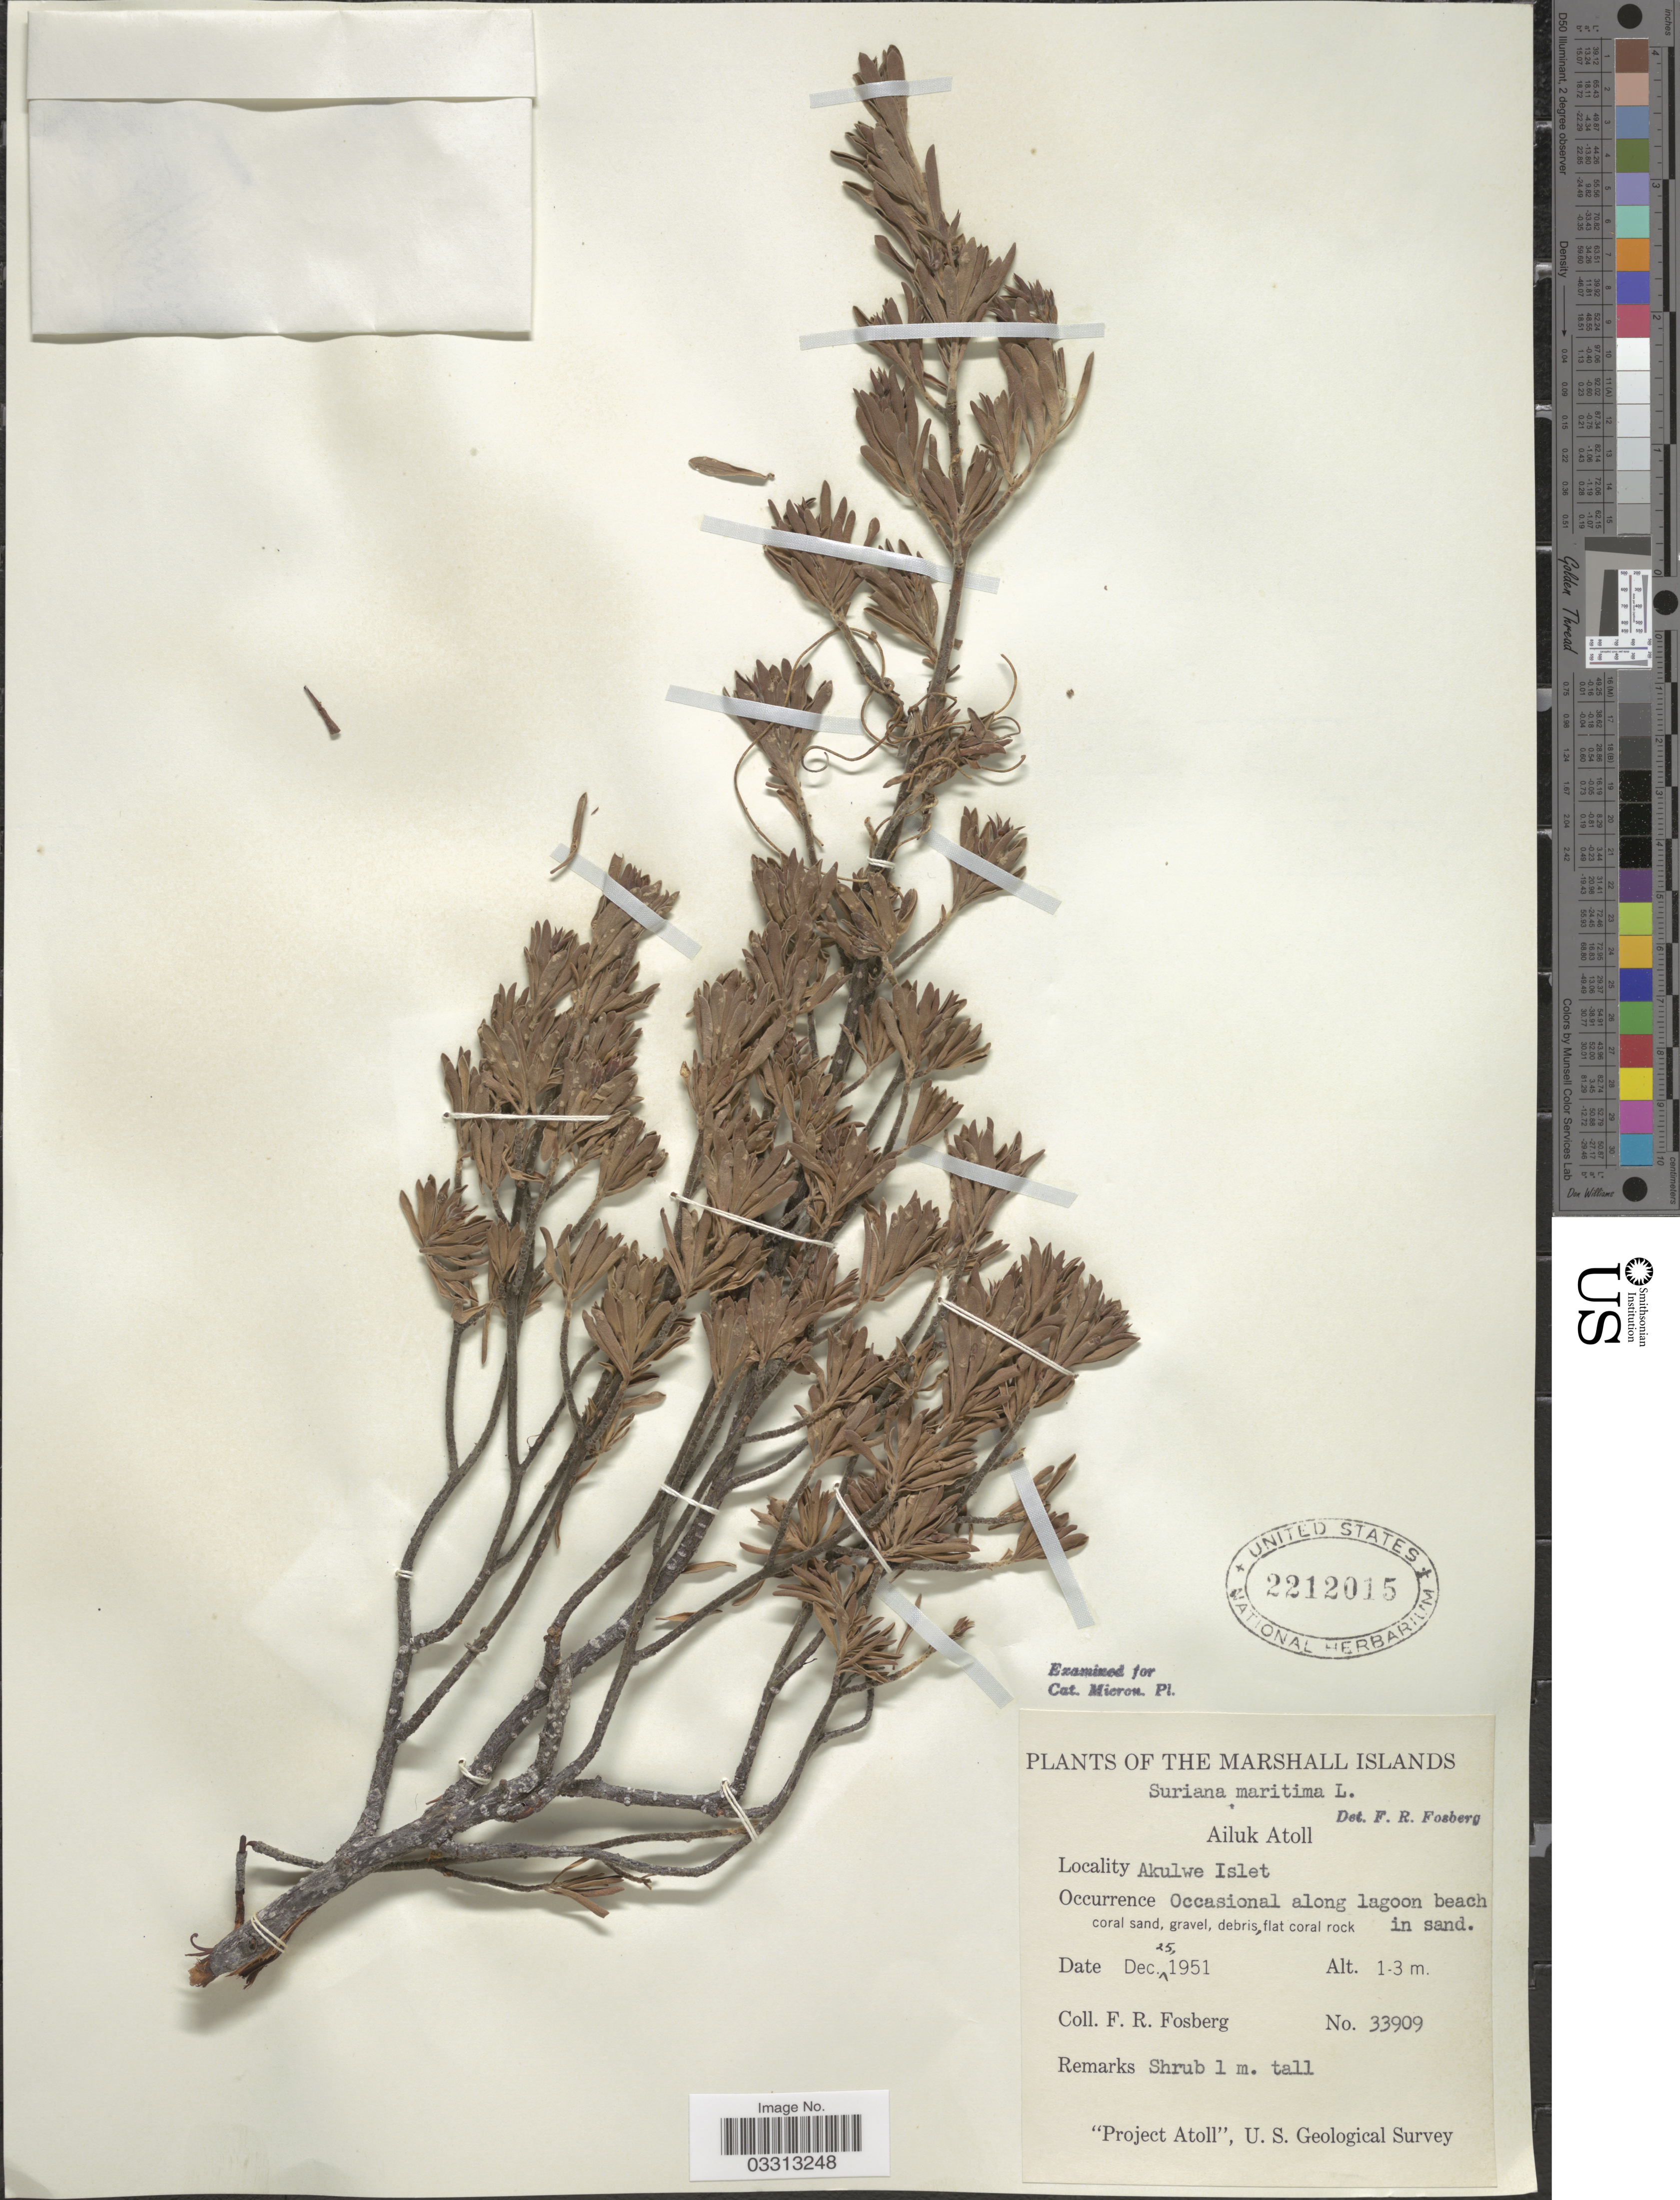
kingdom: Plantae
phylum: Tracheophyta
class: Magnoliopsida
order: Fabales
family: Surianaceae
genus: Suriana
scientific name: Suriana maritima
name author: L.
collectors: F. R. Fosberg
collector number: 33909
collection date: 1951-12-25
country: Marshall Islands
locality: Ailuk Atoll. Akulwe Islet.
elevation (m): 1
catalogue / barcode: US 2212015